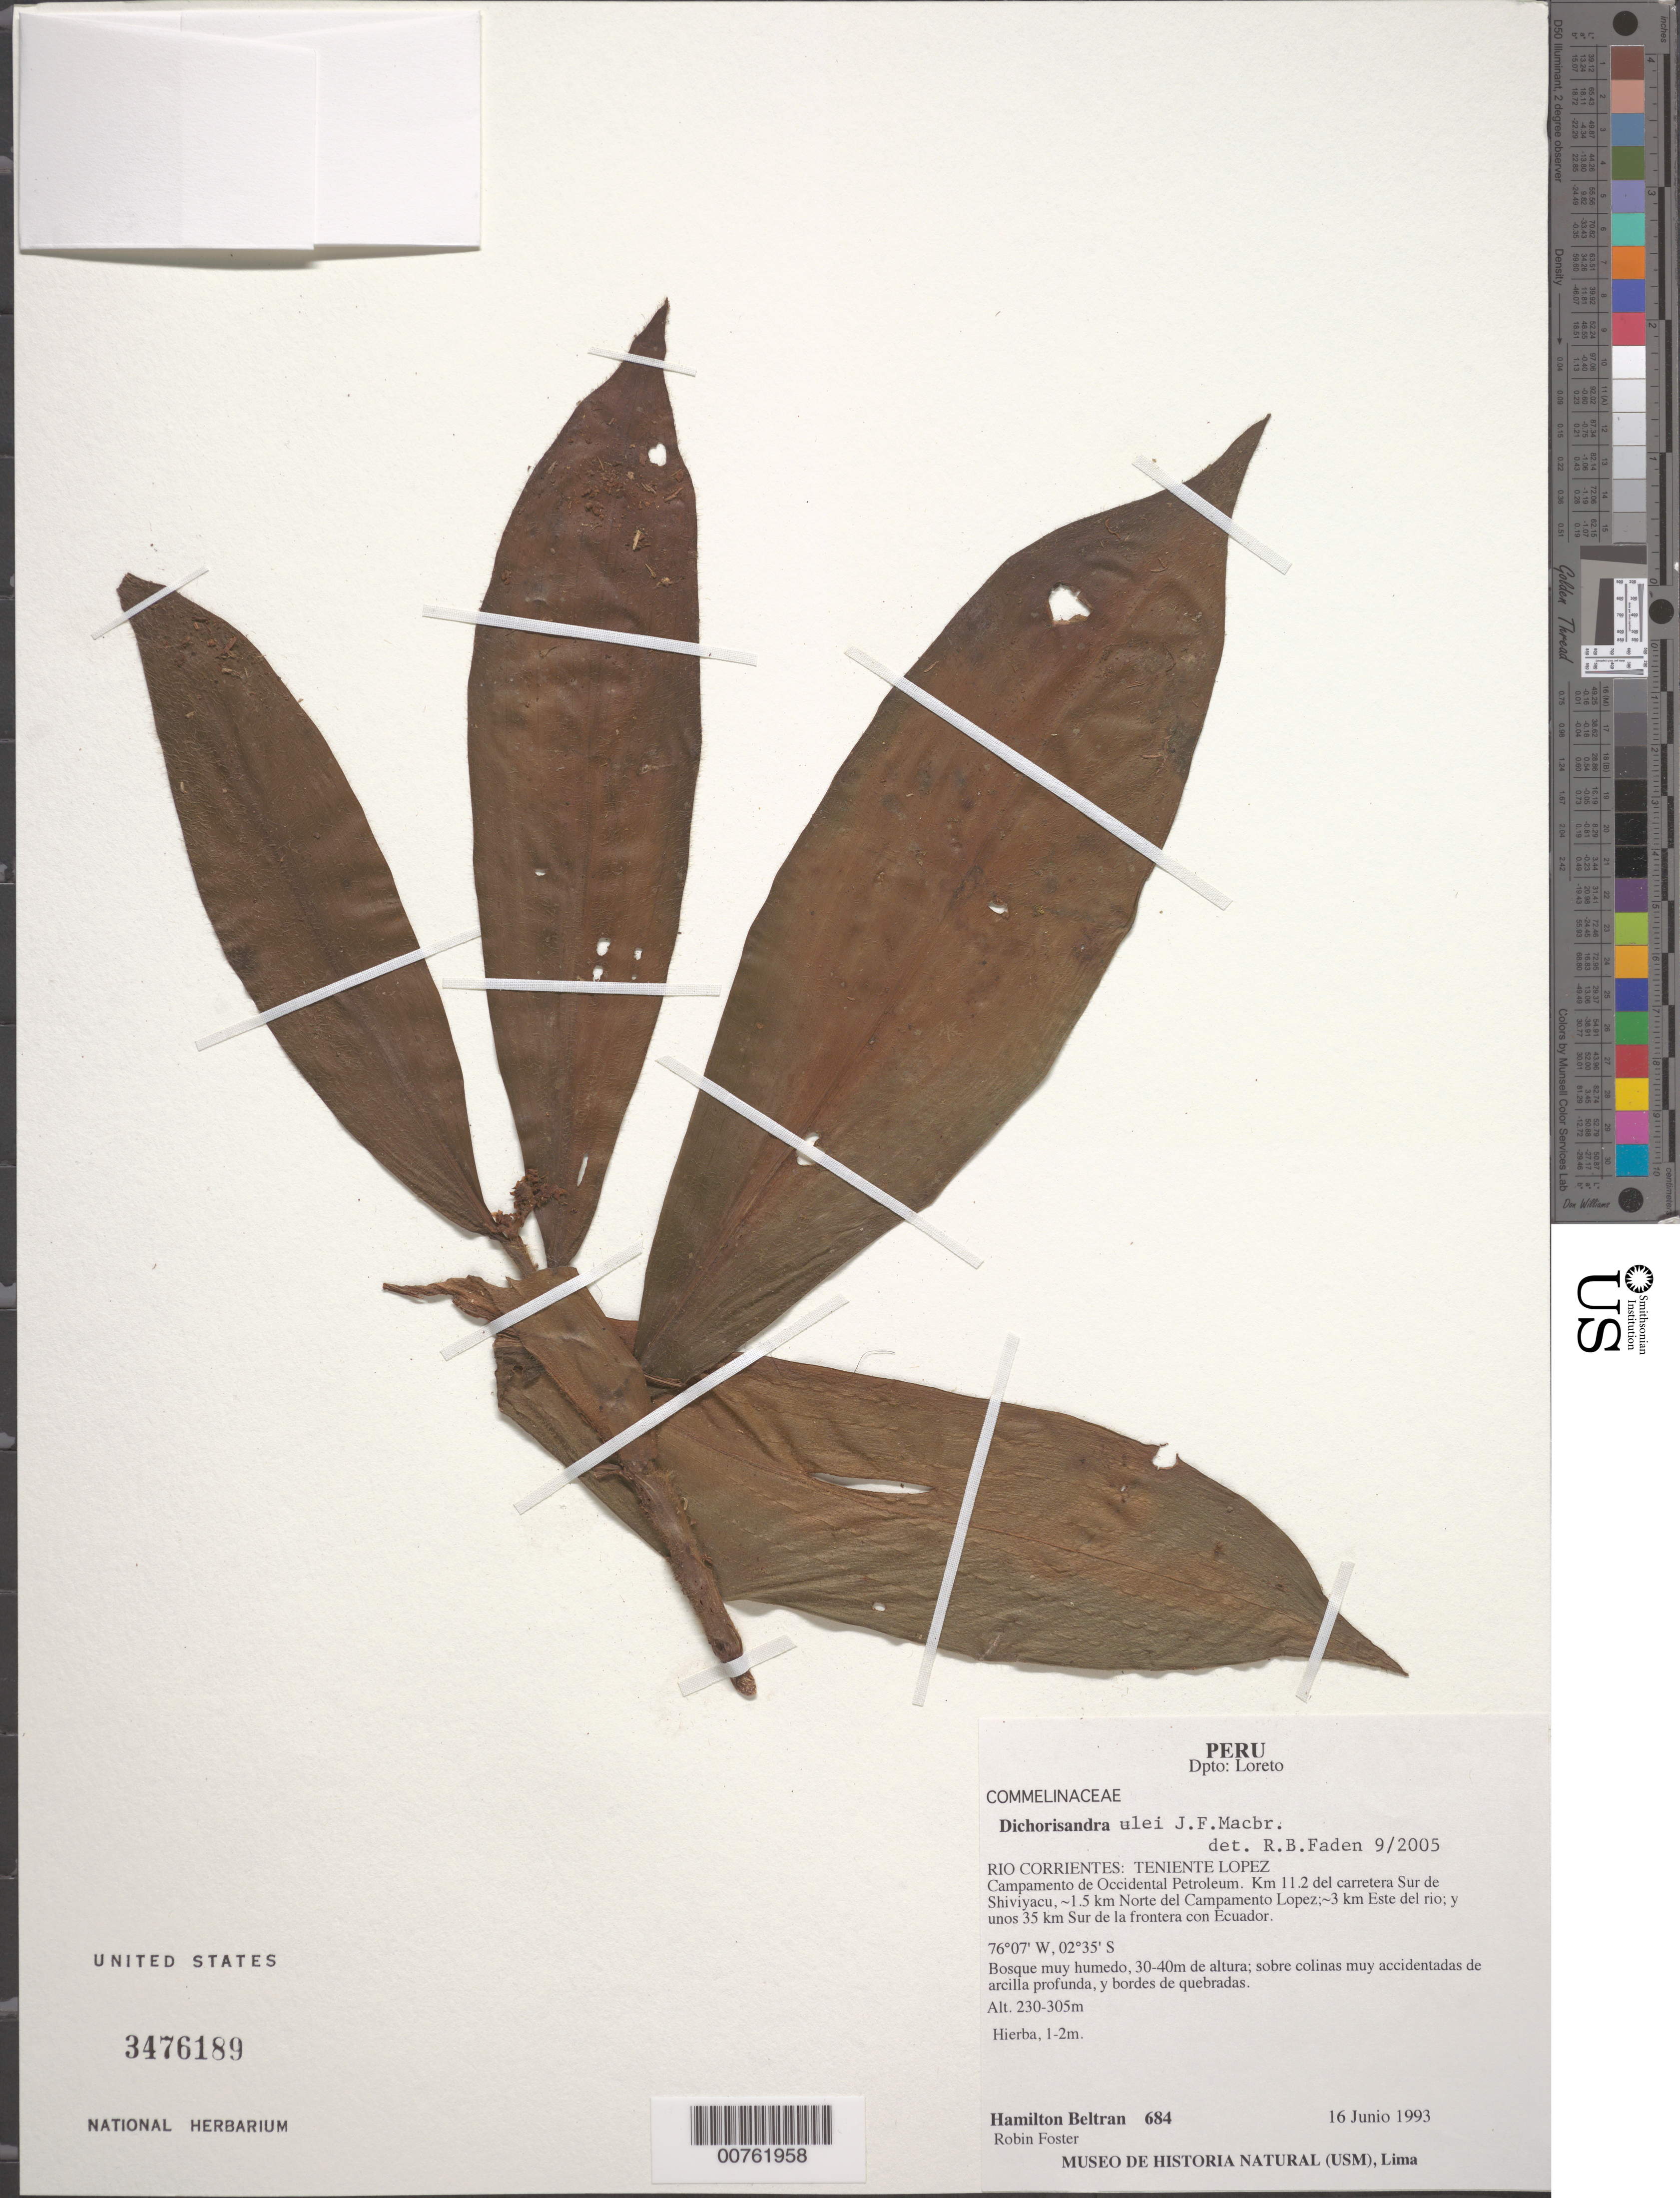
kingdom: Plantae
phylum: Tracheophyta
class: Liliopsida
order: Commelinales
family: Commelinaceae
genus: Dichorisandra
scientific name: Dichorisandra ulei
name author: J.F. Macbr.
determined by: Faden, Robert B., (US), Smithsonian Institution - National Museum of Natural History (UNITED STATES)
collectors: H. Beltran et al.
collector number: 684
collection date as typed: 16 Jun 1993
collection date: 1993-06-16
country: Peru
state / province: Loreto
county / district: Loreto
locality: Campamento de Occidental Petroleum. Km 11.2 del carretera Sur de Shiviyacu, 1.5 km Norte del Campamento Lopez; 3 km Este del rio; y unos 35 km Sur de la frontera con Ecuador. Rio Corrientes, Teniente Lopez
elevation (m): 230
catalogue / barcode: US 3476189